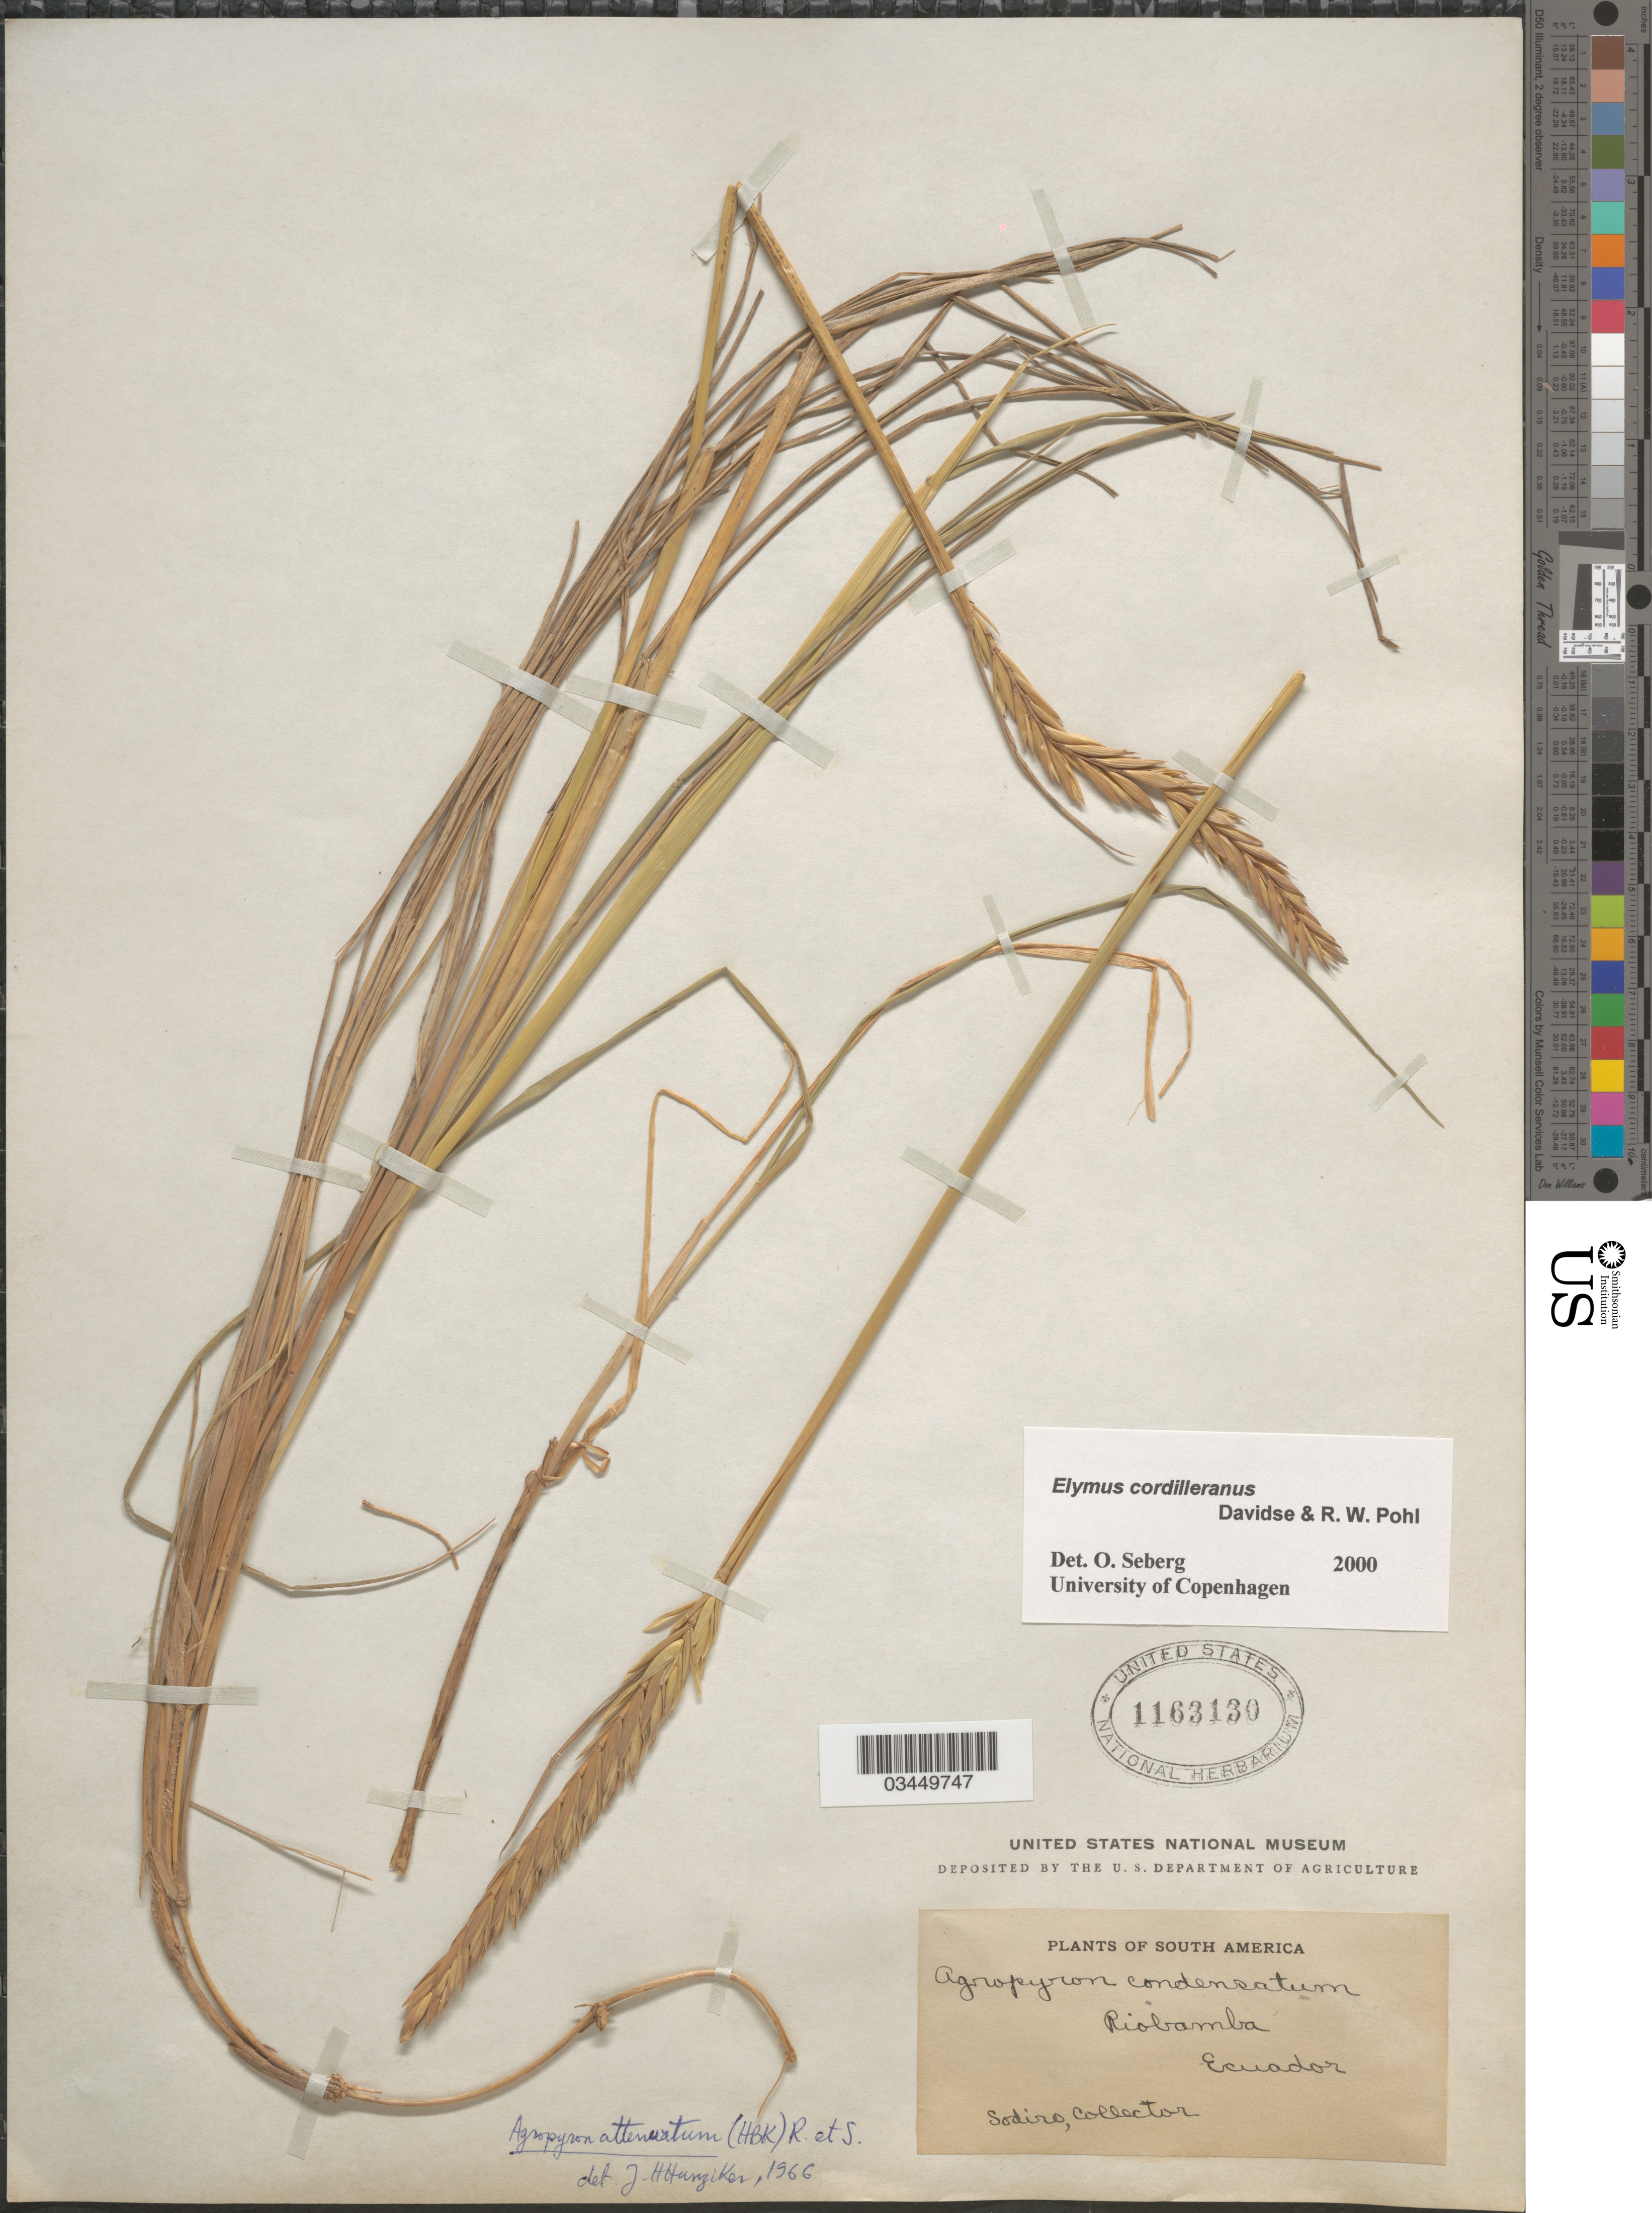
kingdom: Plantae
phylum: Tracheophyta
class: Liliopsida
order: Poales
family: Poaceae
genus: Elymus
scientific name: Elymus cordilleranus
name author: Davidse & R.W. Pohl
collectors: Sodiro, --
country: Ecuador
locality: Riobamba.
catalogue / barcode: US 1163130